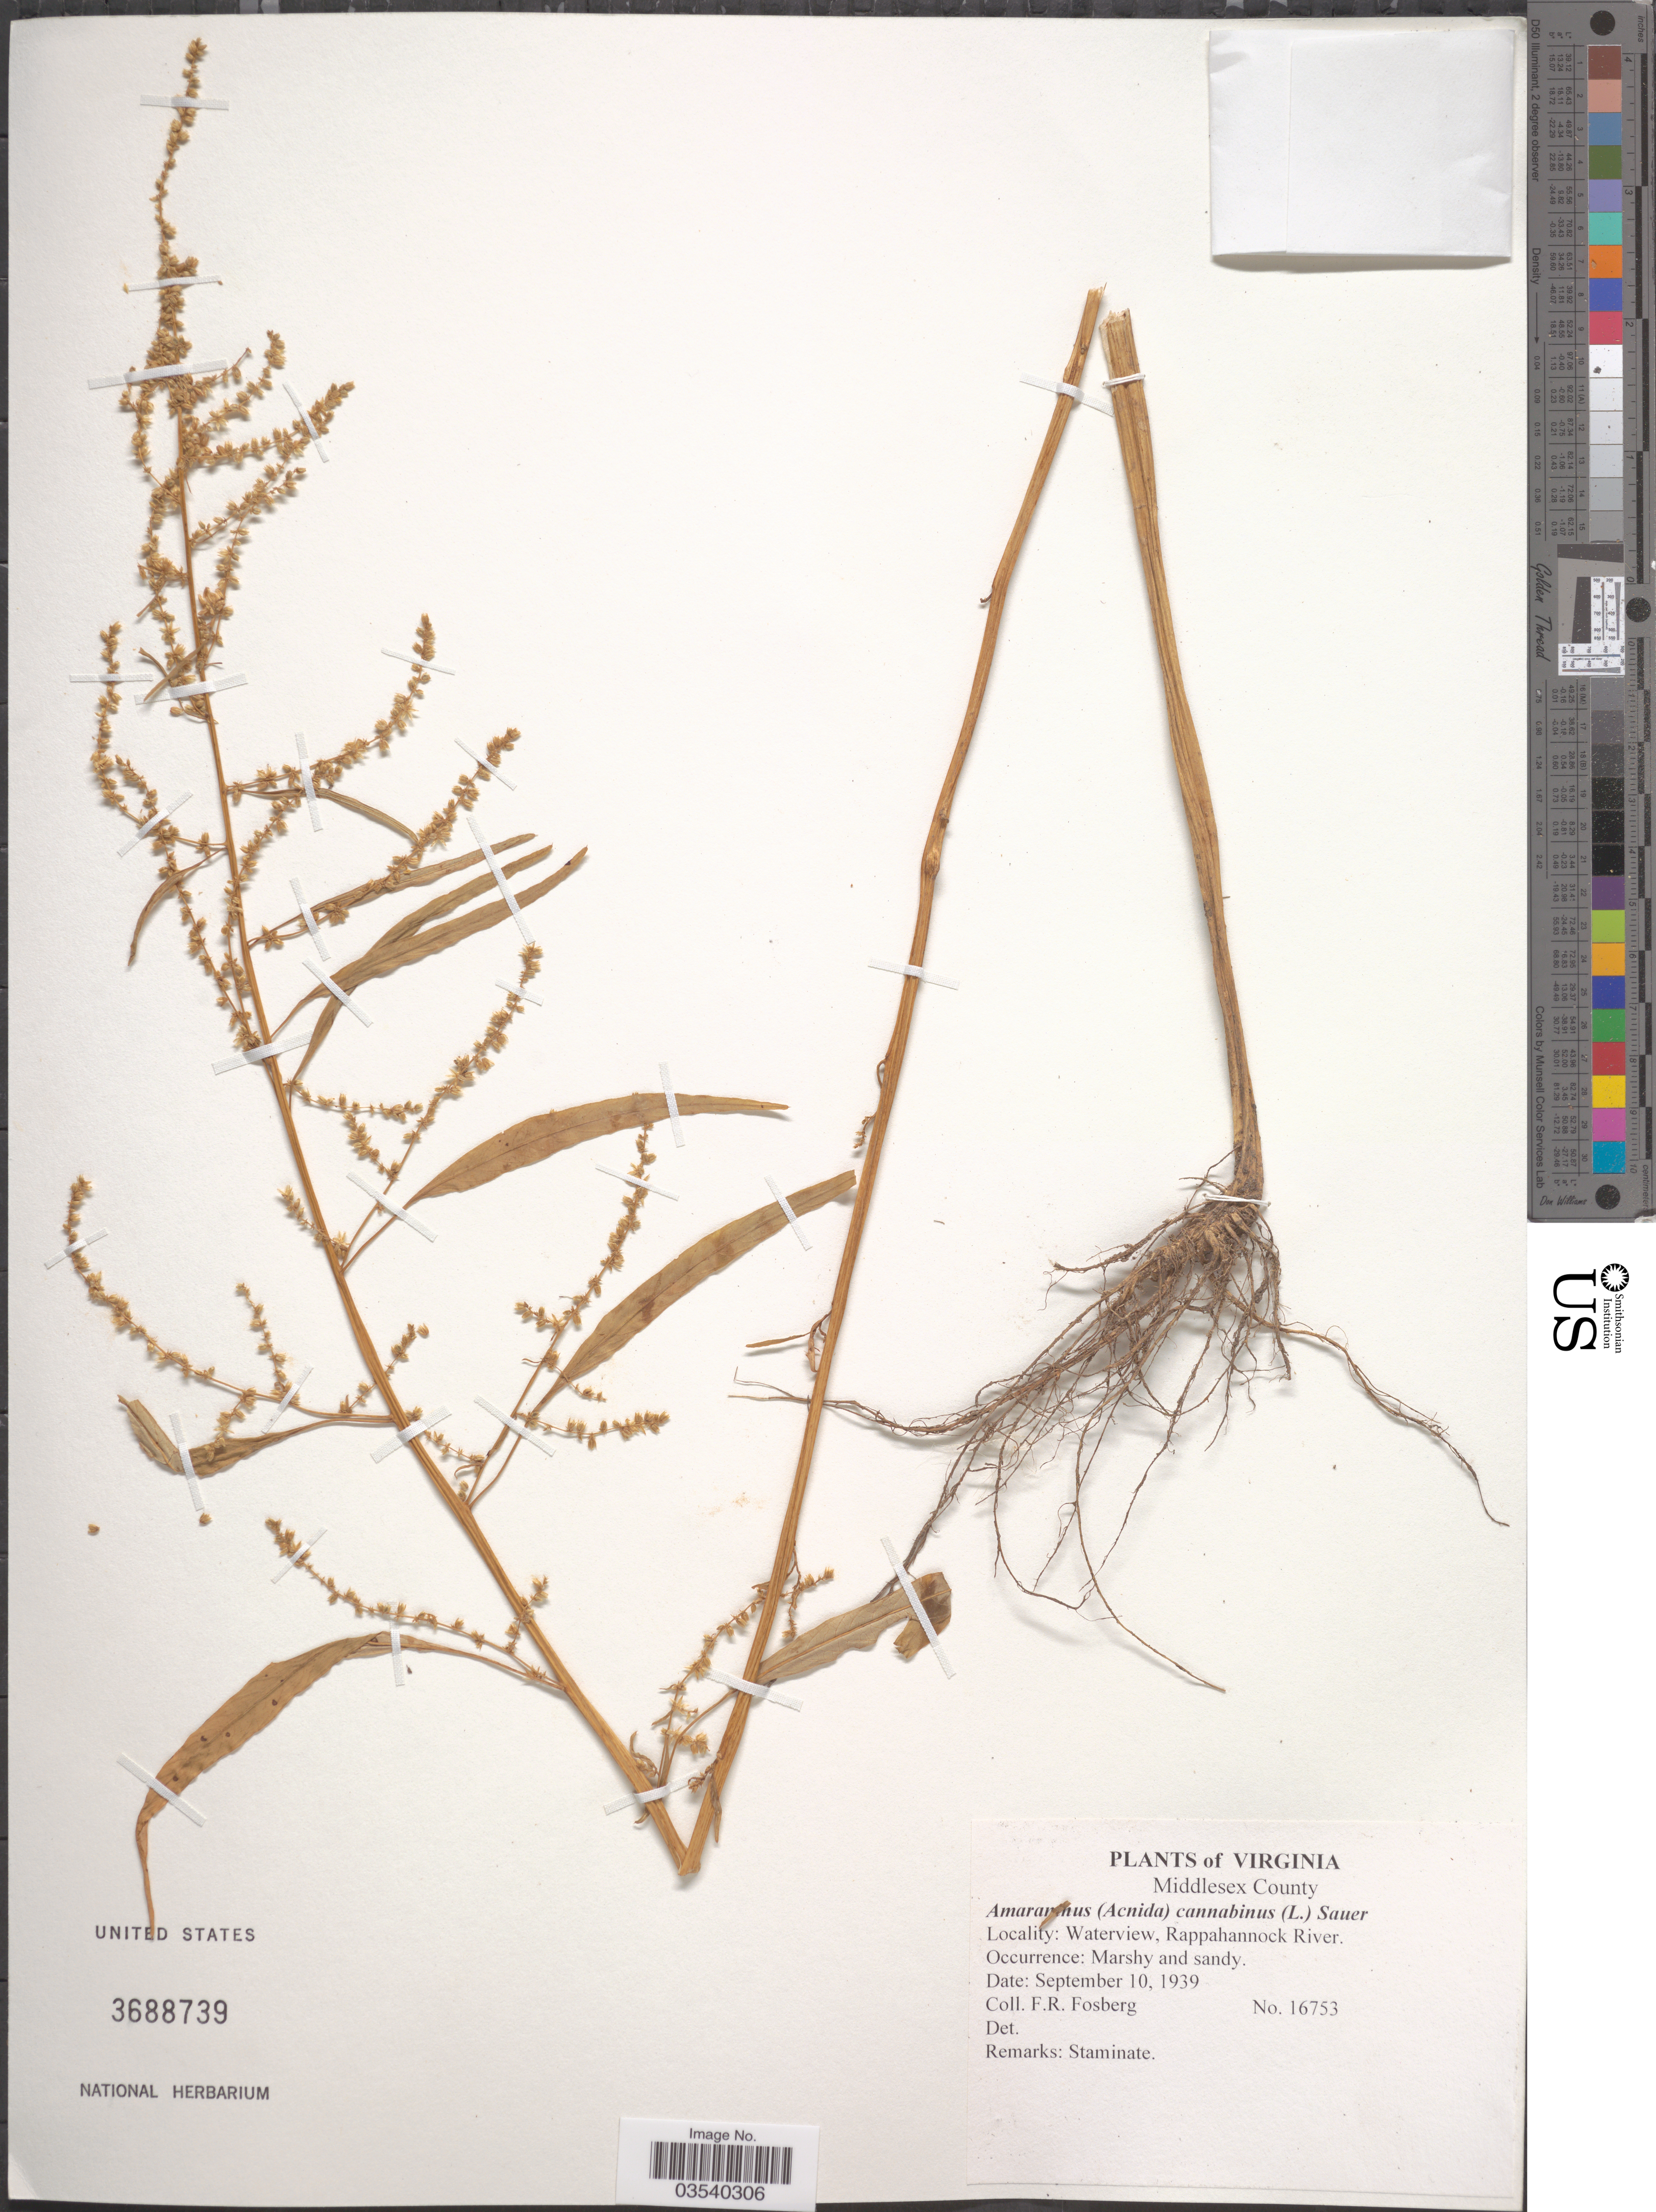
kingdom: Plantae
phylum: Tracheophyta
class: Magnoliopsida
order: Caryophyllales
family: Amaranthaceae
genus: Amaranthus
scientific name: Amaranthus cannabinus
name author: (L.) E.G. F. Sauer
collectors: F. R. Fosberg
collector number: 16753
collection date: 1939-09-10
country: United States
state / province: Virginia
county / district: Middlesex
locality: Middlesex County. Waterview, Rappahannock River.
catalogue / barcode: US 3688739